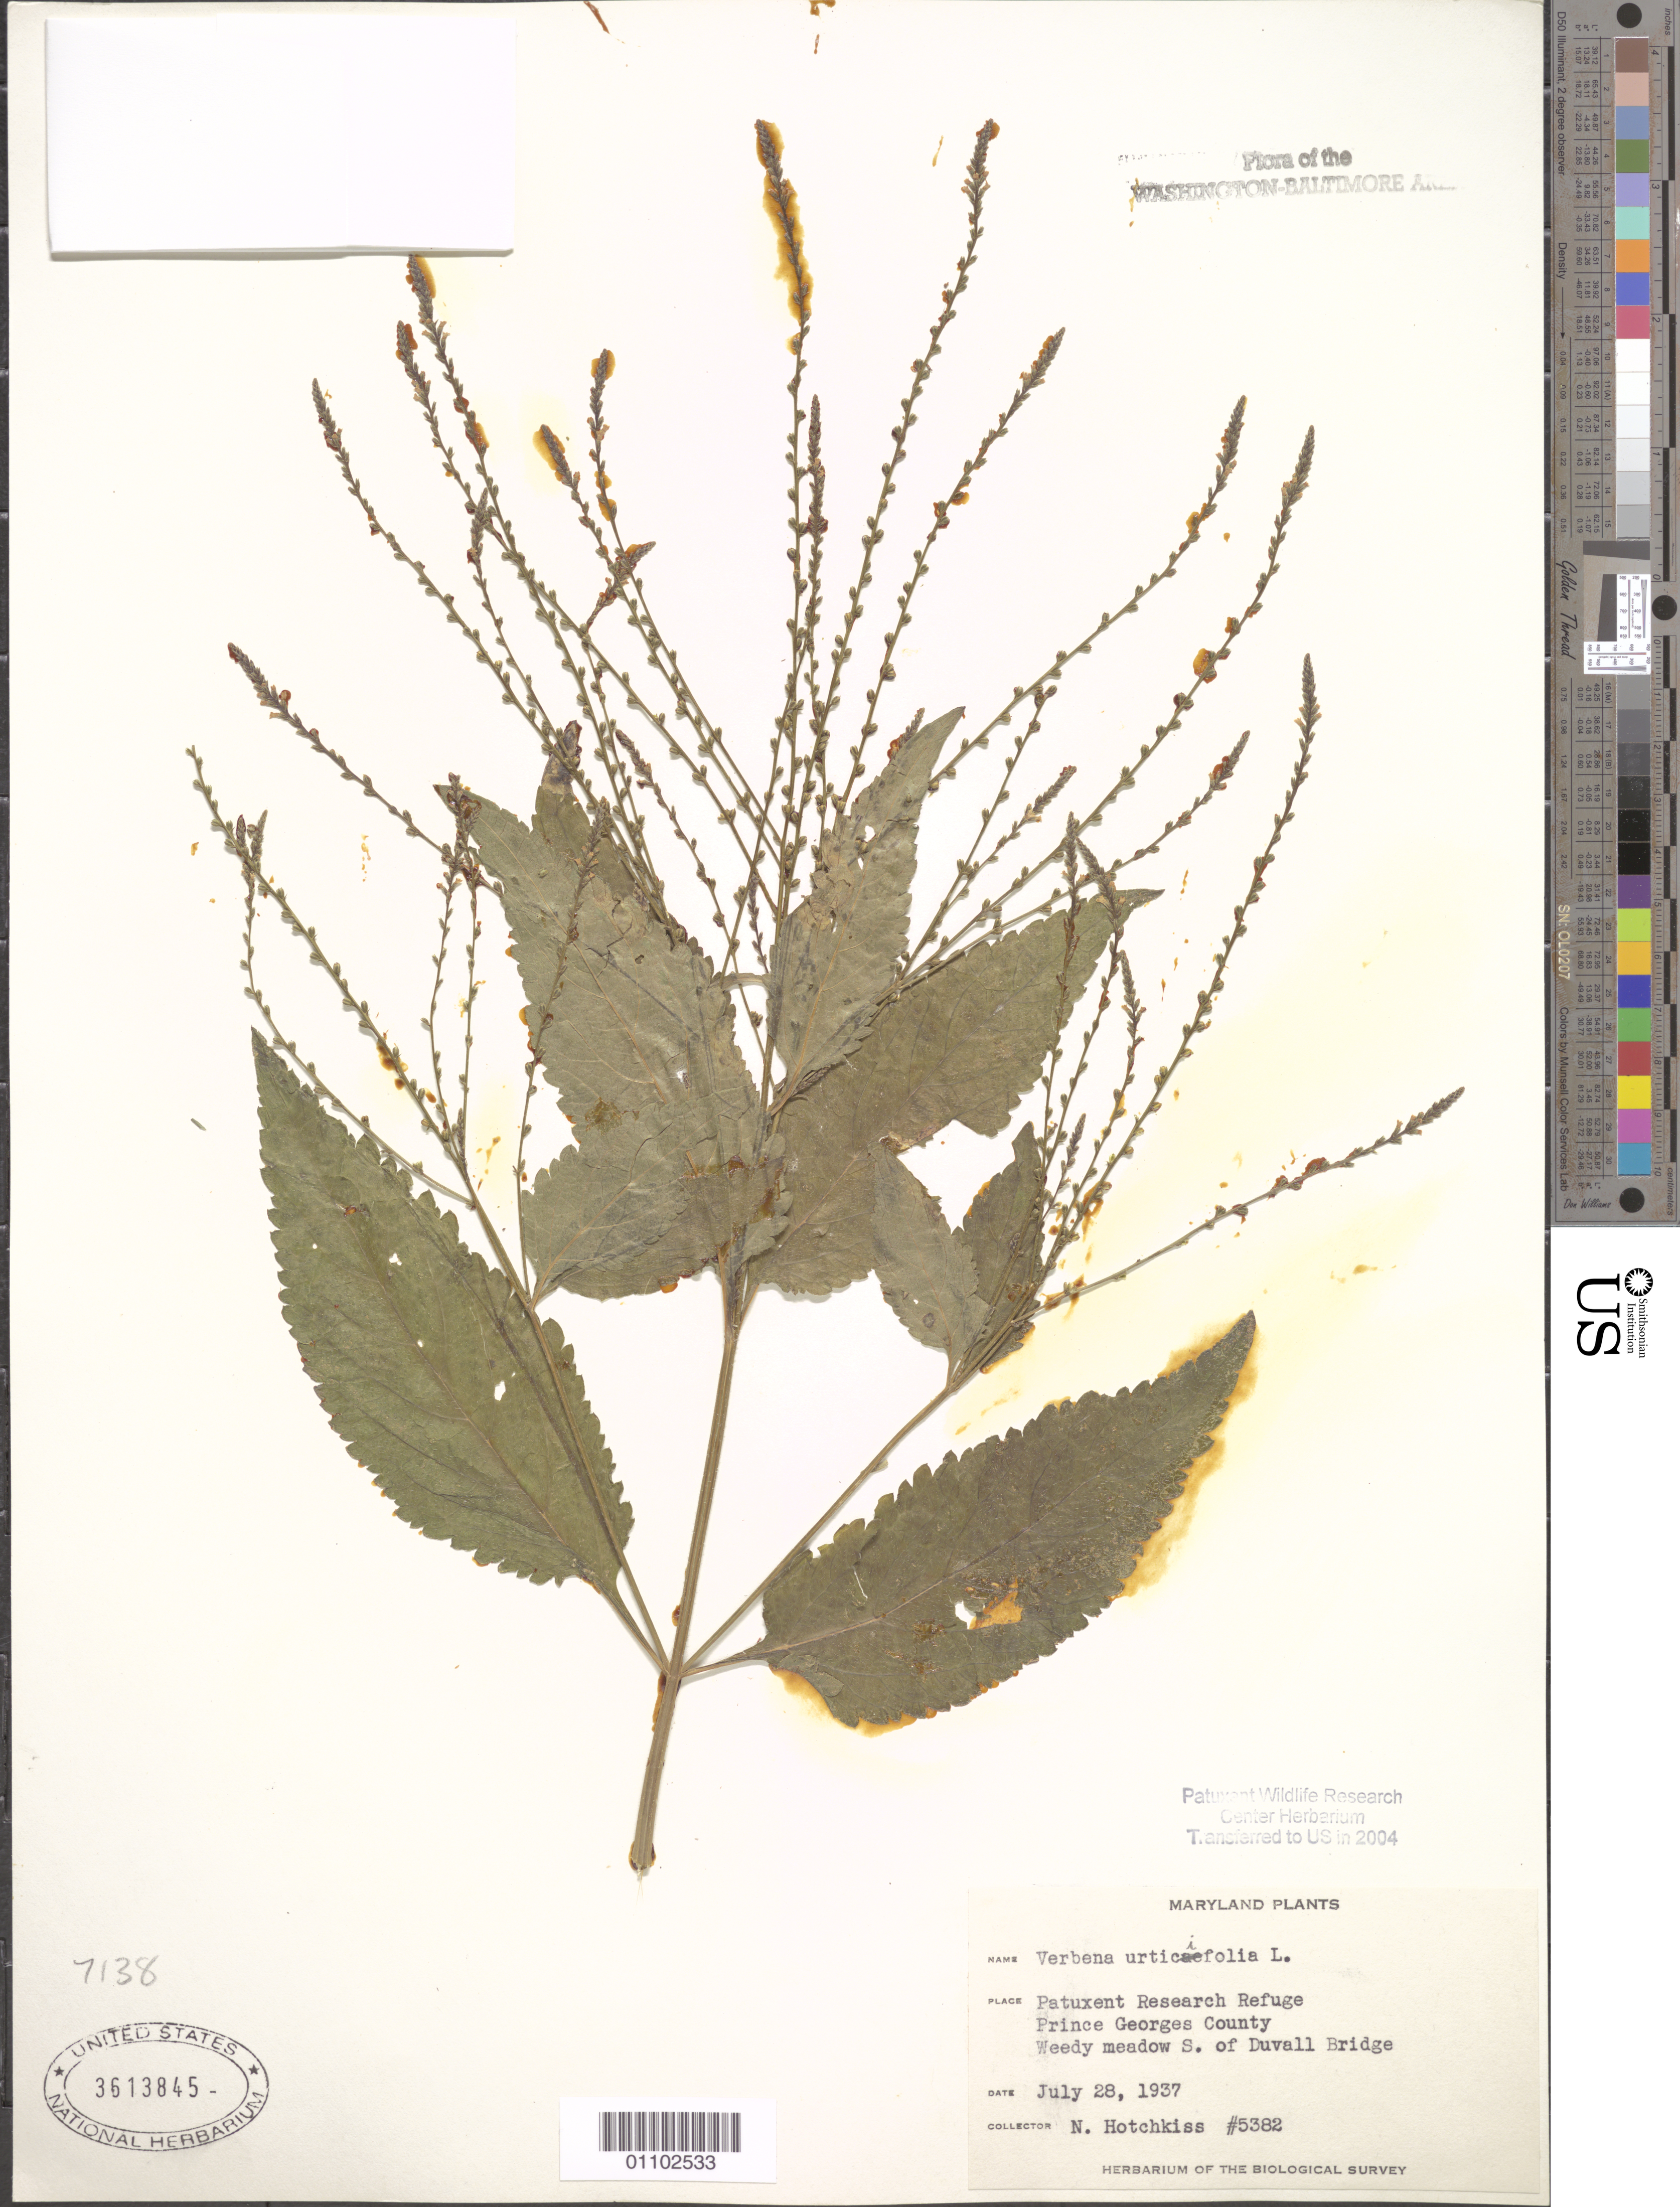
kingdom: Plantae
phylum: Tracheophyta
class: Magnoliopsida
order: Lamiales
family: Verbenaceae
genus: Verbena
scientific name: Verbena urticifolia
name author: L.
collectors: N. Hotchkiss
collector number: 5382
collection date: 1937-07-28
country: United States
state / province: Maryland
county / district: Prince George's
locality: Patuxent Research Refuge, S. of Duvall Bridge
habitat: Weedy meadow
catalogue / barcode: US 3613845